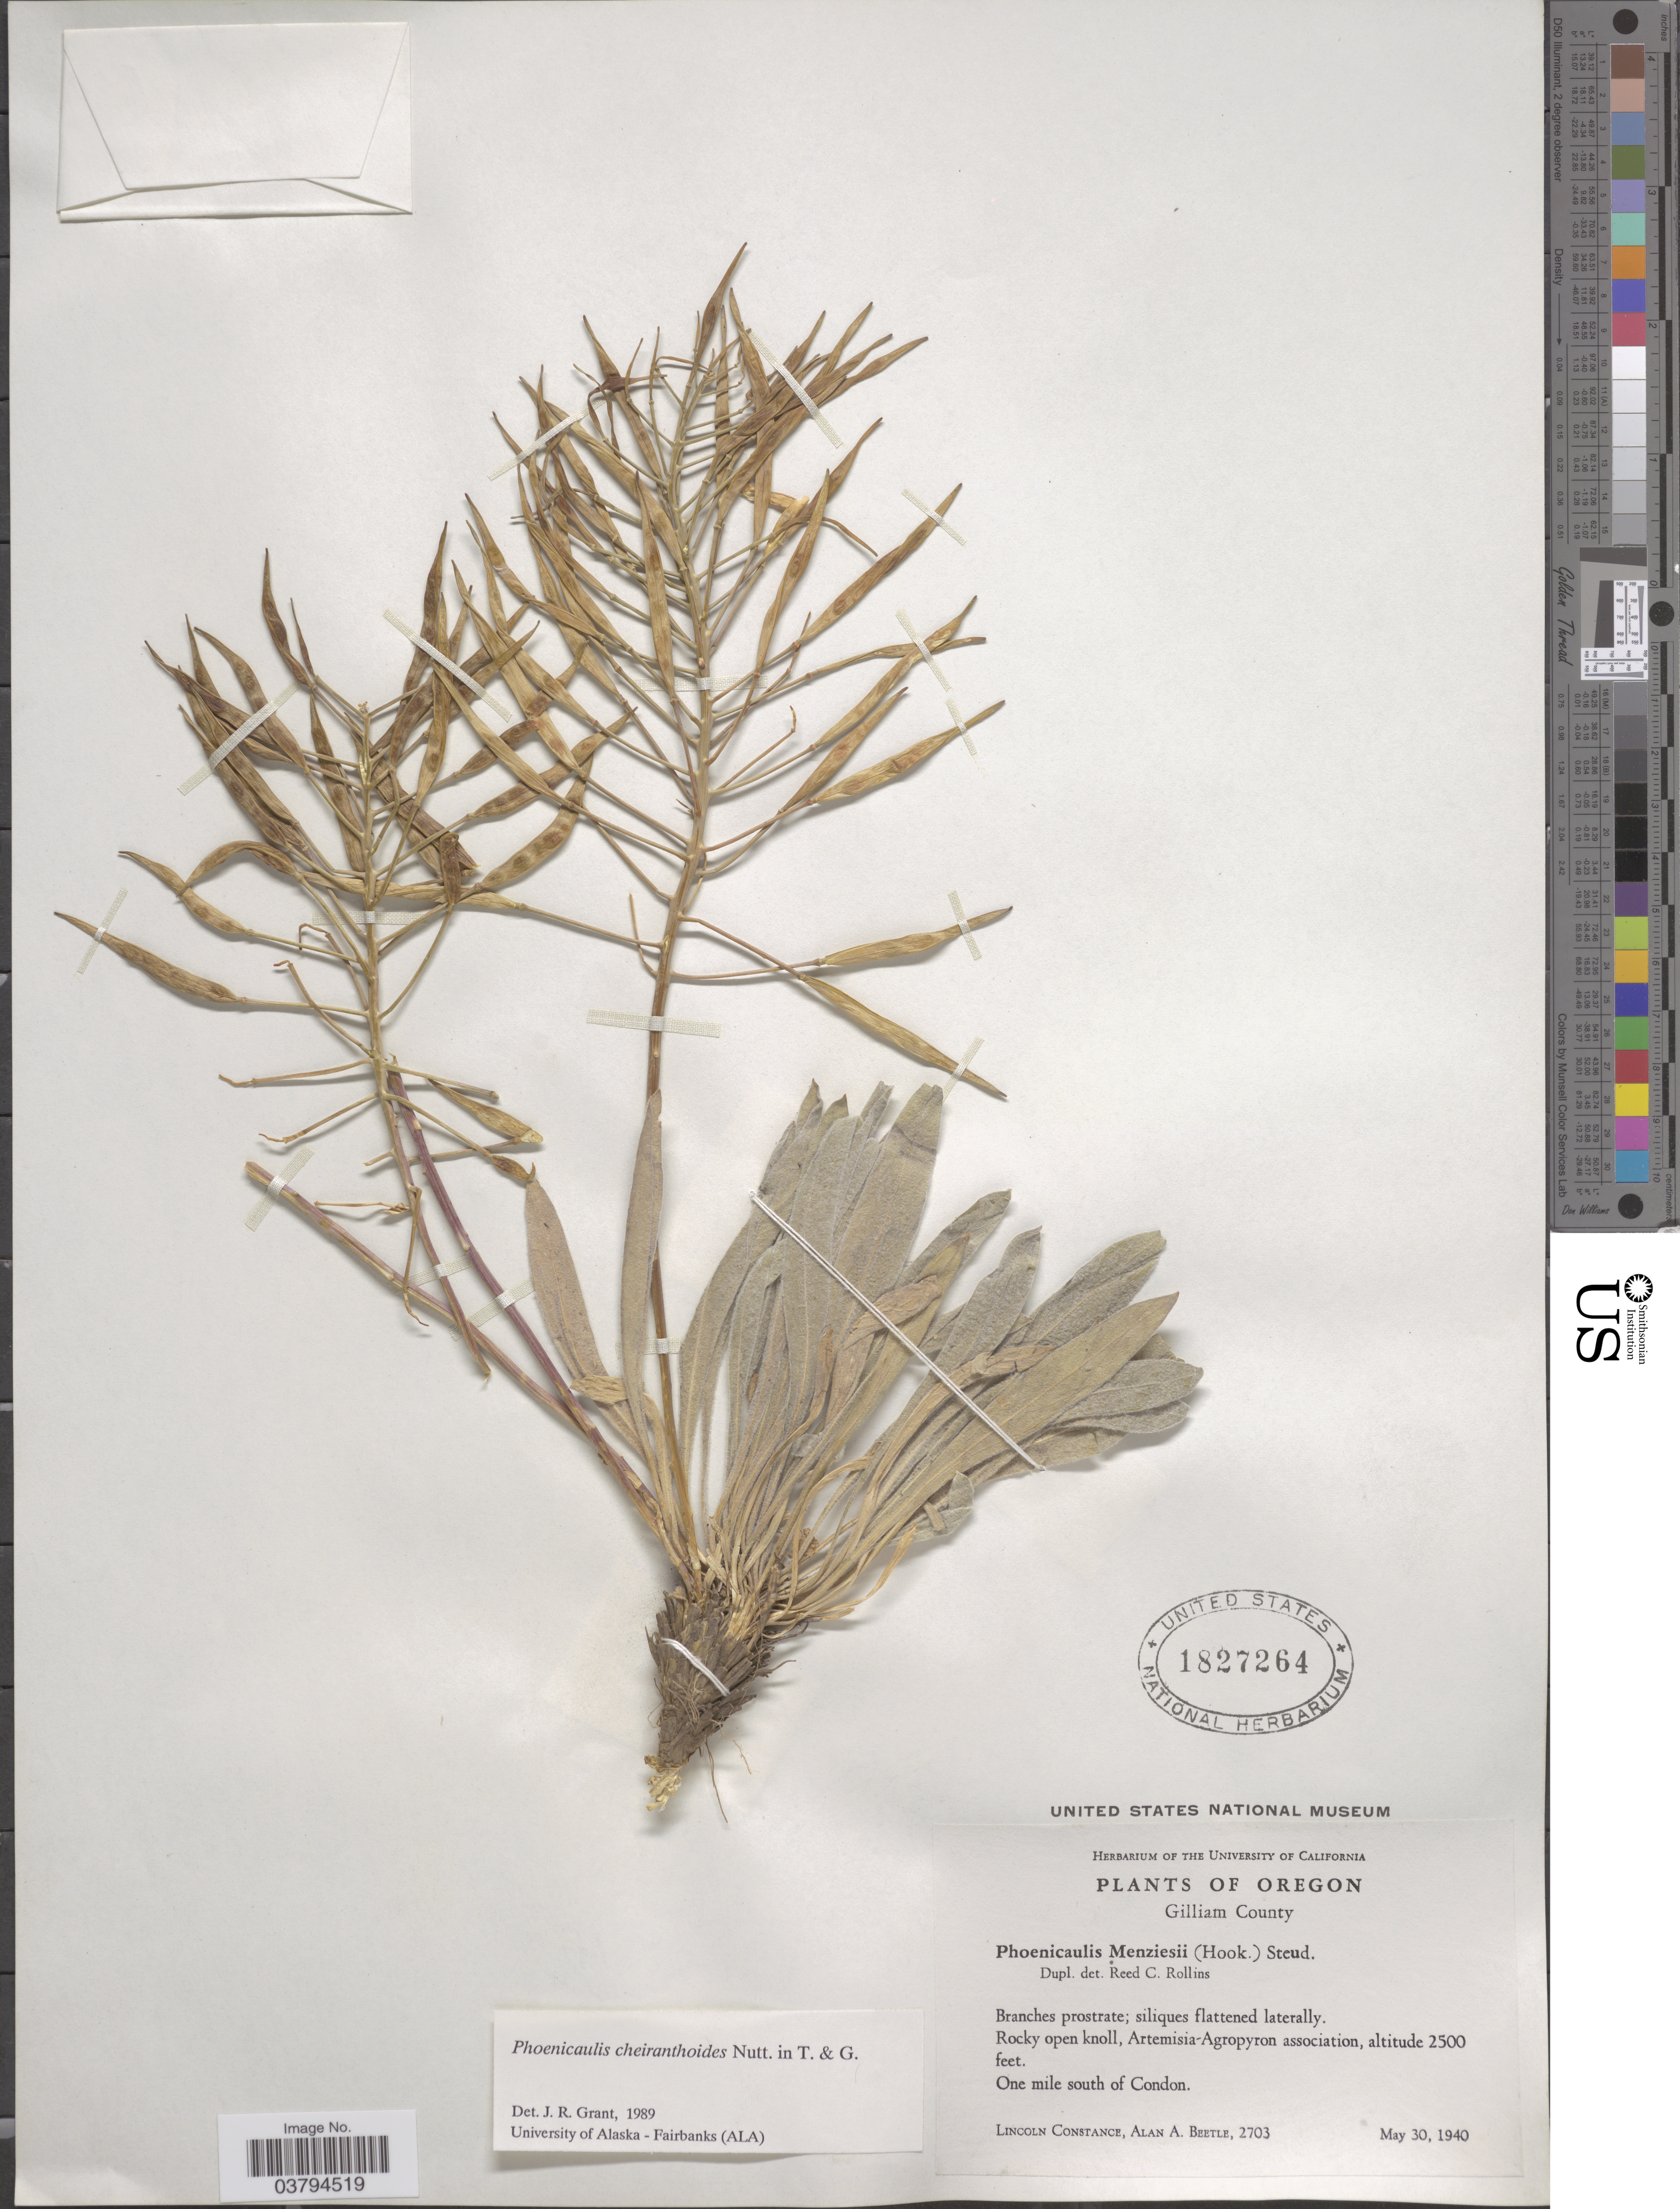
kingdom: Plantae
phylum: Tracheophyta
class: Magnoliopsida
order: Brassicales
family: Brassicaceae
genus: Phoenicaulis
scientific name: Phoenicaulis cheiranthoides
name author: Nutt.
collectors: L. Constance & A. A. Beetle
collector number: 2703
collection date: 1940-05-30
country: United States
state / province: Oregon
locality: Gilliam County. One mile south of Condon.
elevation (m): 762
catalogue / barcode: US 1827264